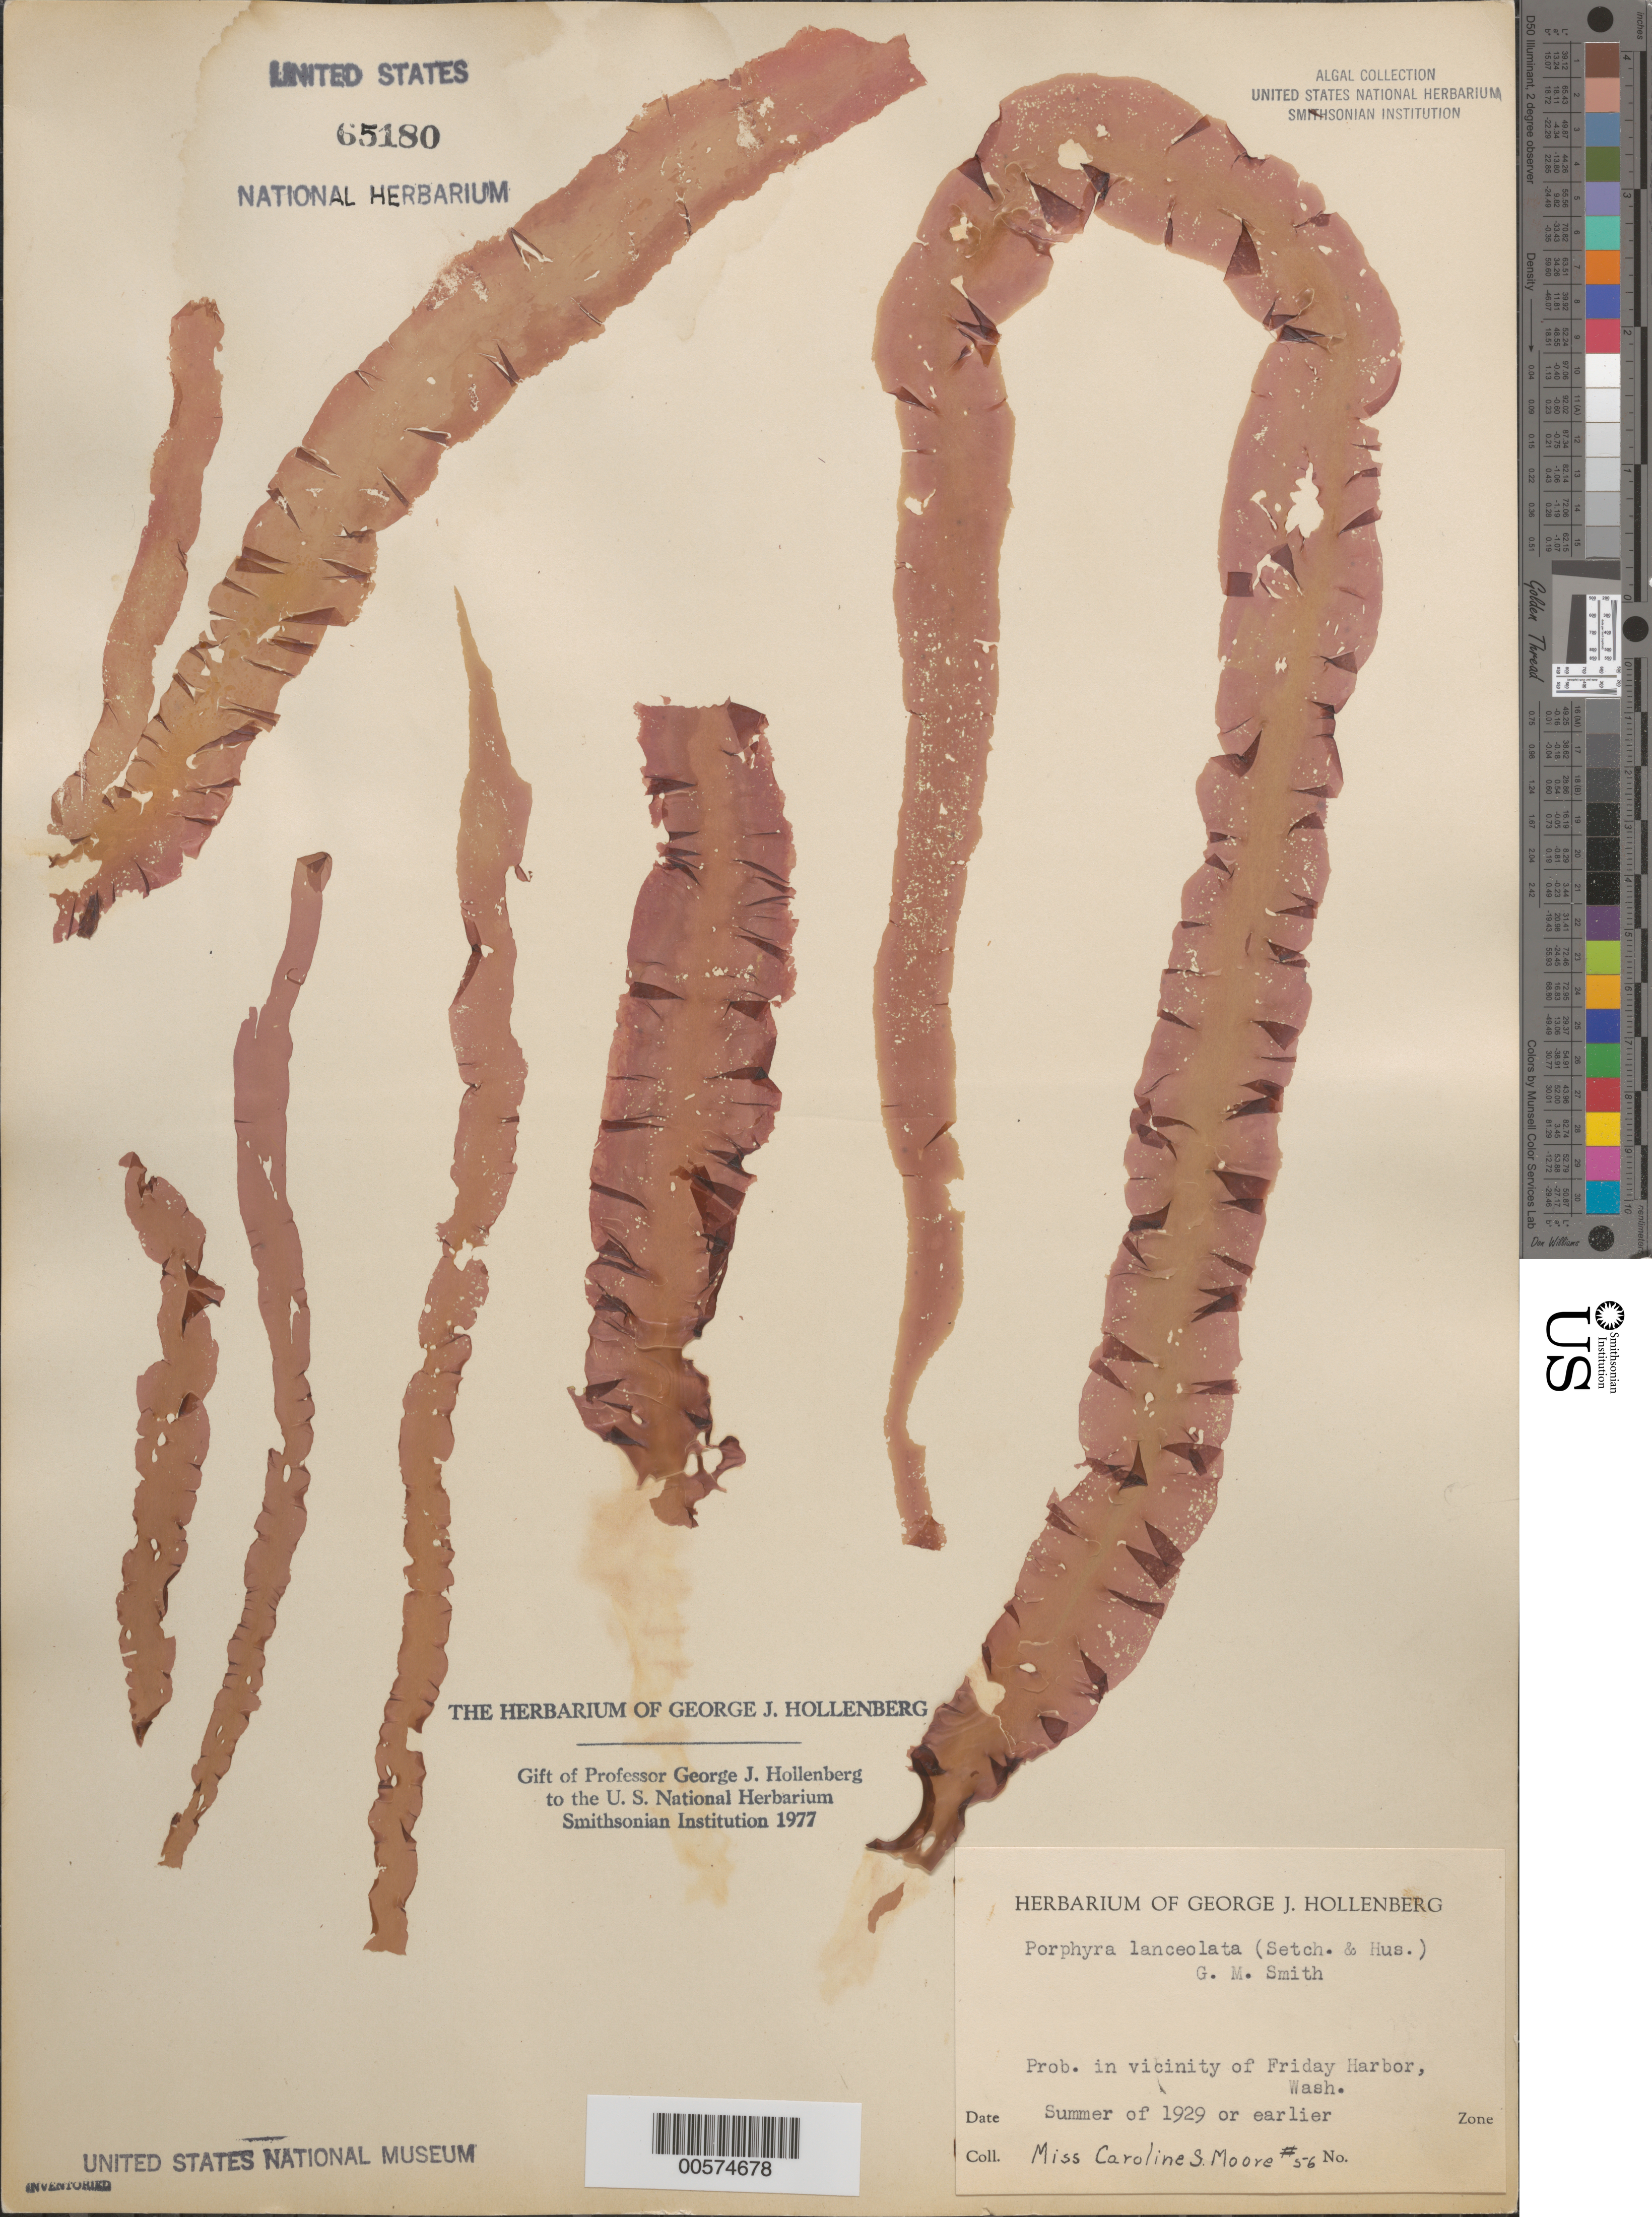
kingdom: Plantae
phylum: Rhodophyta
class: Bangiophyceae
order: Bangiales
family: Bangiaceae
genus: Pyropia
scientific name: Pyropia lanceolata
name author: (Setchell & Hus) S.C. Lindstrom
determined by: Algae name updating Project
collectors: C. Moore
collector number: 56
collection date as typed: Sum 1929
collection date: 1929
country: United States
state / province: Washington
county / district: San Juan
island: San Juan Island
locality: Probably Friday Harbor area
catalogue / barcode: US 65180